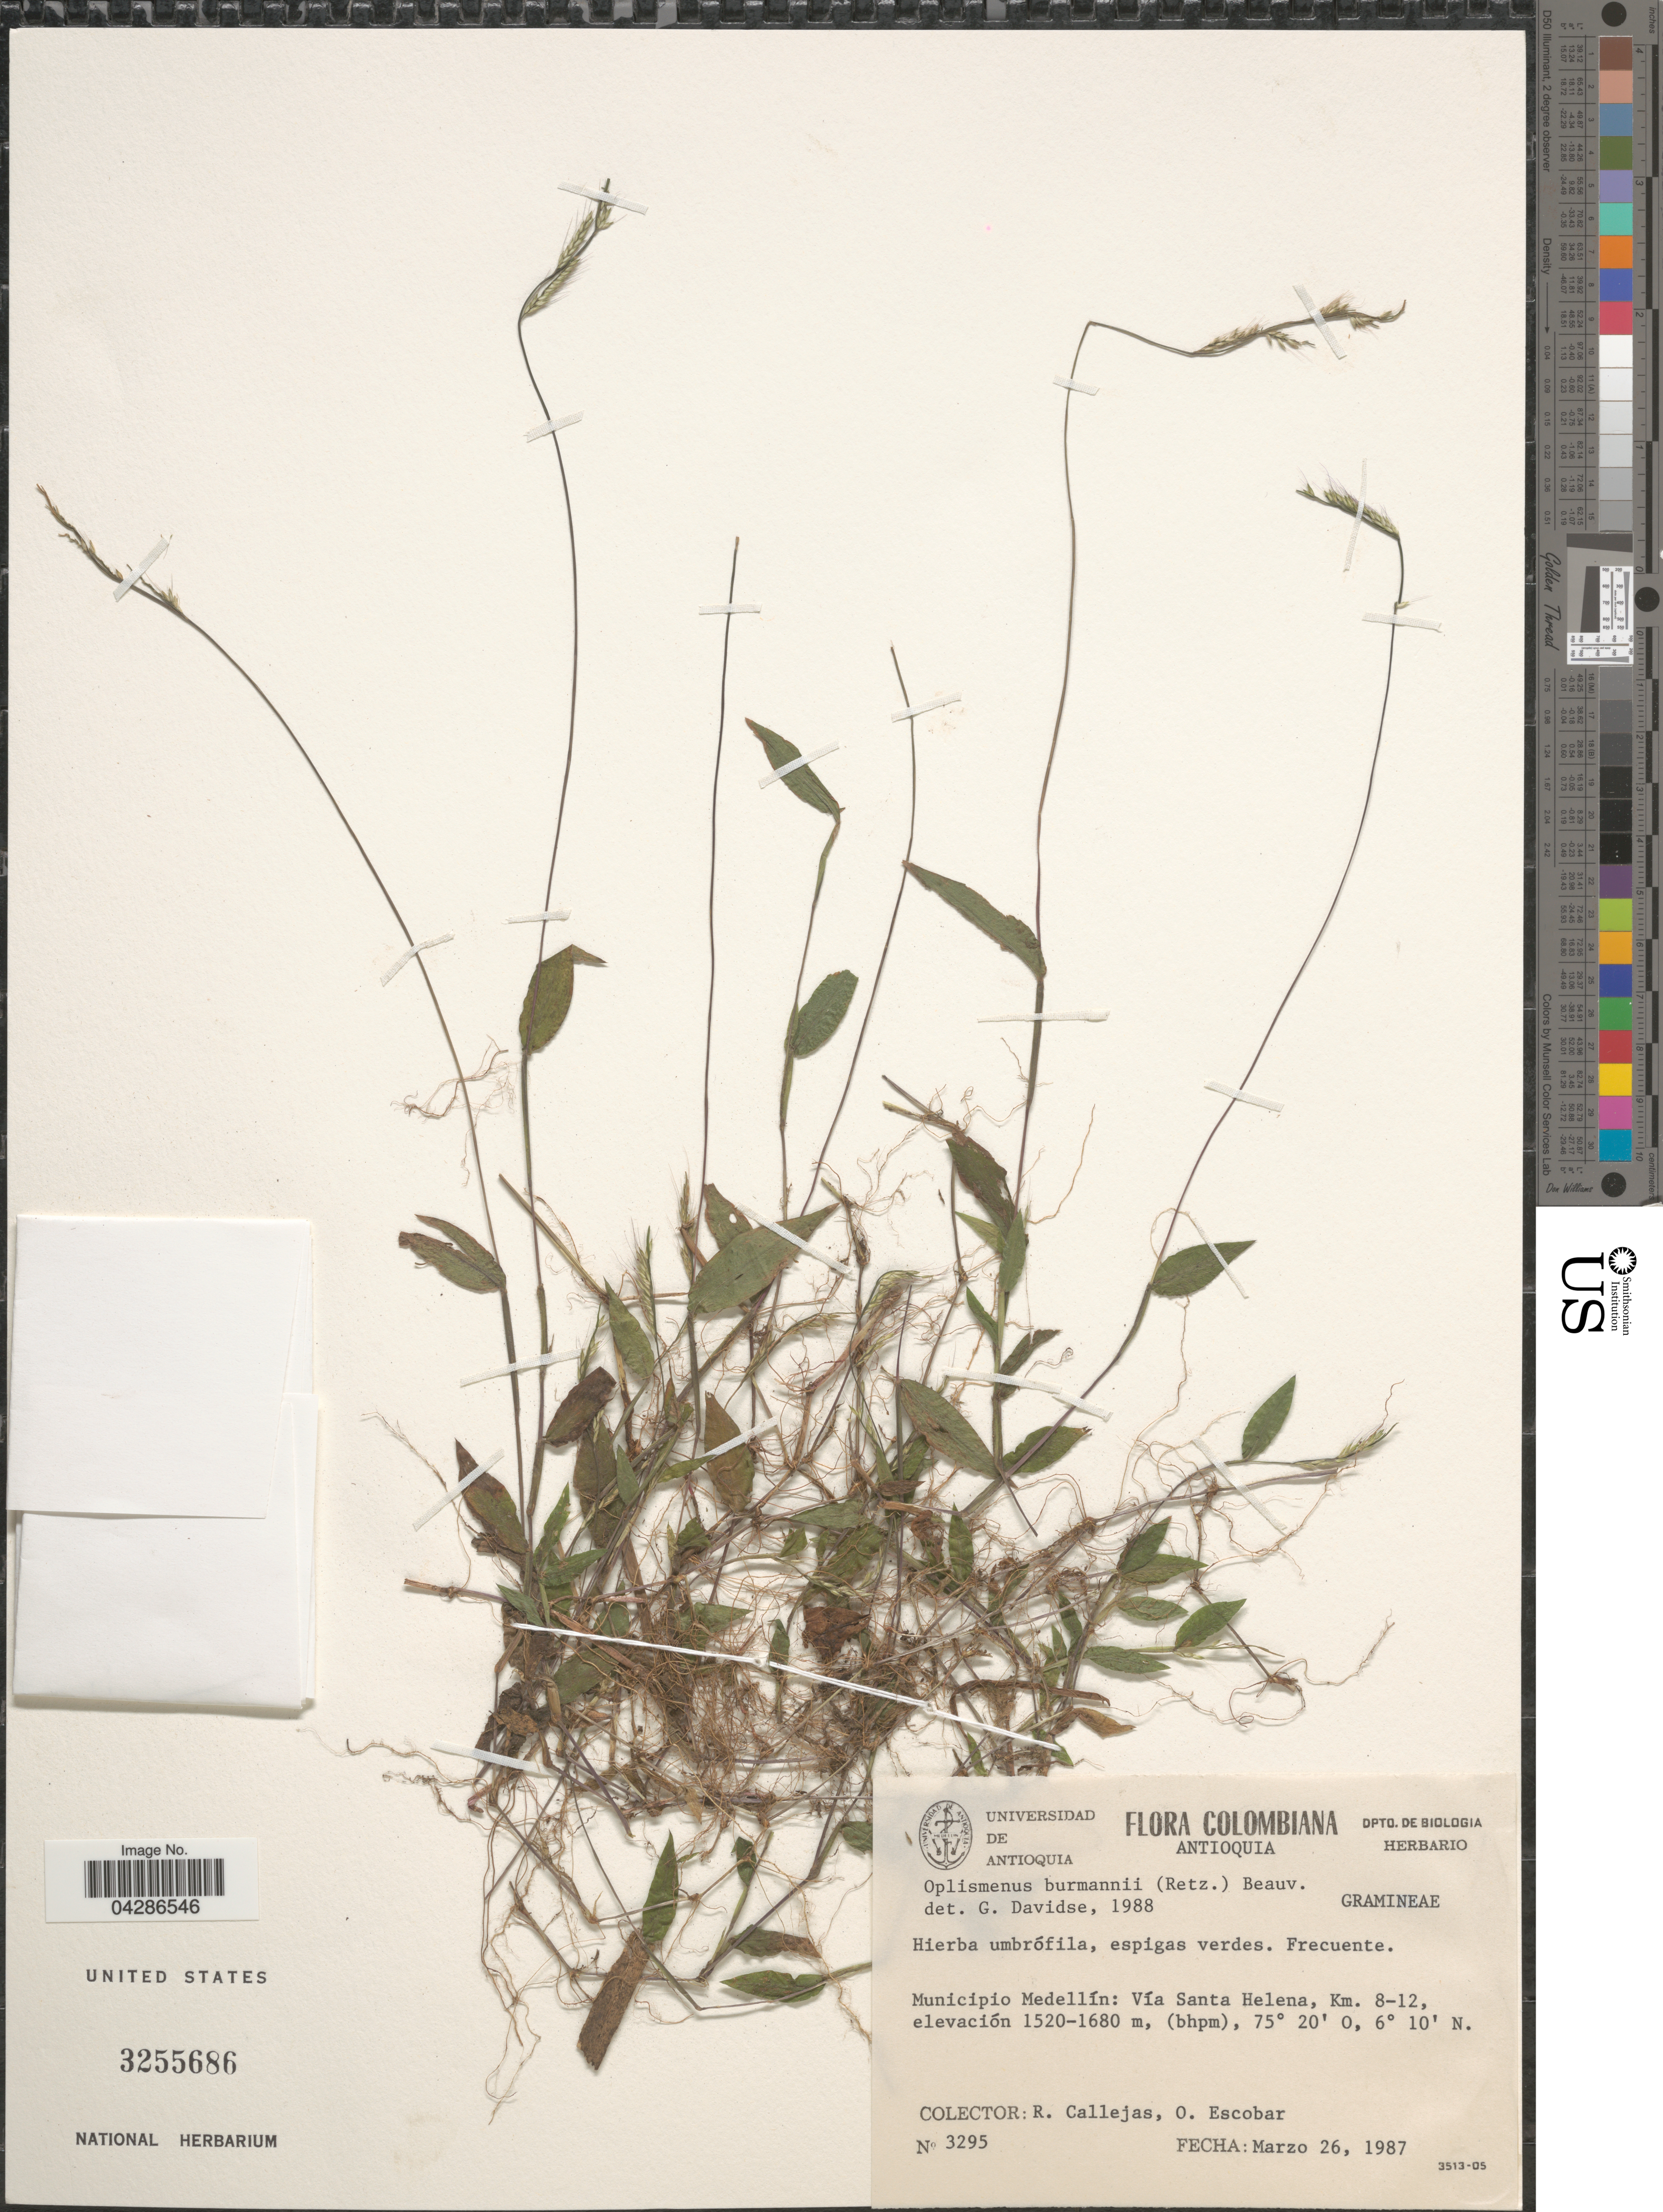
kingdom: Plantae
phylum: Tracheophyta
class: Liliopsida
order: Poales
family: Poaceae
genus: Oplismenus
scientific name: Oplismenus burmannii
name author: (Retz.) P. Beauv.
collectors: R. Callejas & O. Escobar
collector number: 3295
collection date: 1987-03-26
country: Colombia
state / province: Antioquia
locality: Municipio Medellín: Vía Santa Helena, Km. 8-12.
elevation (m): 1520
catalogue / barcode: US 3255686